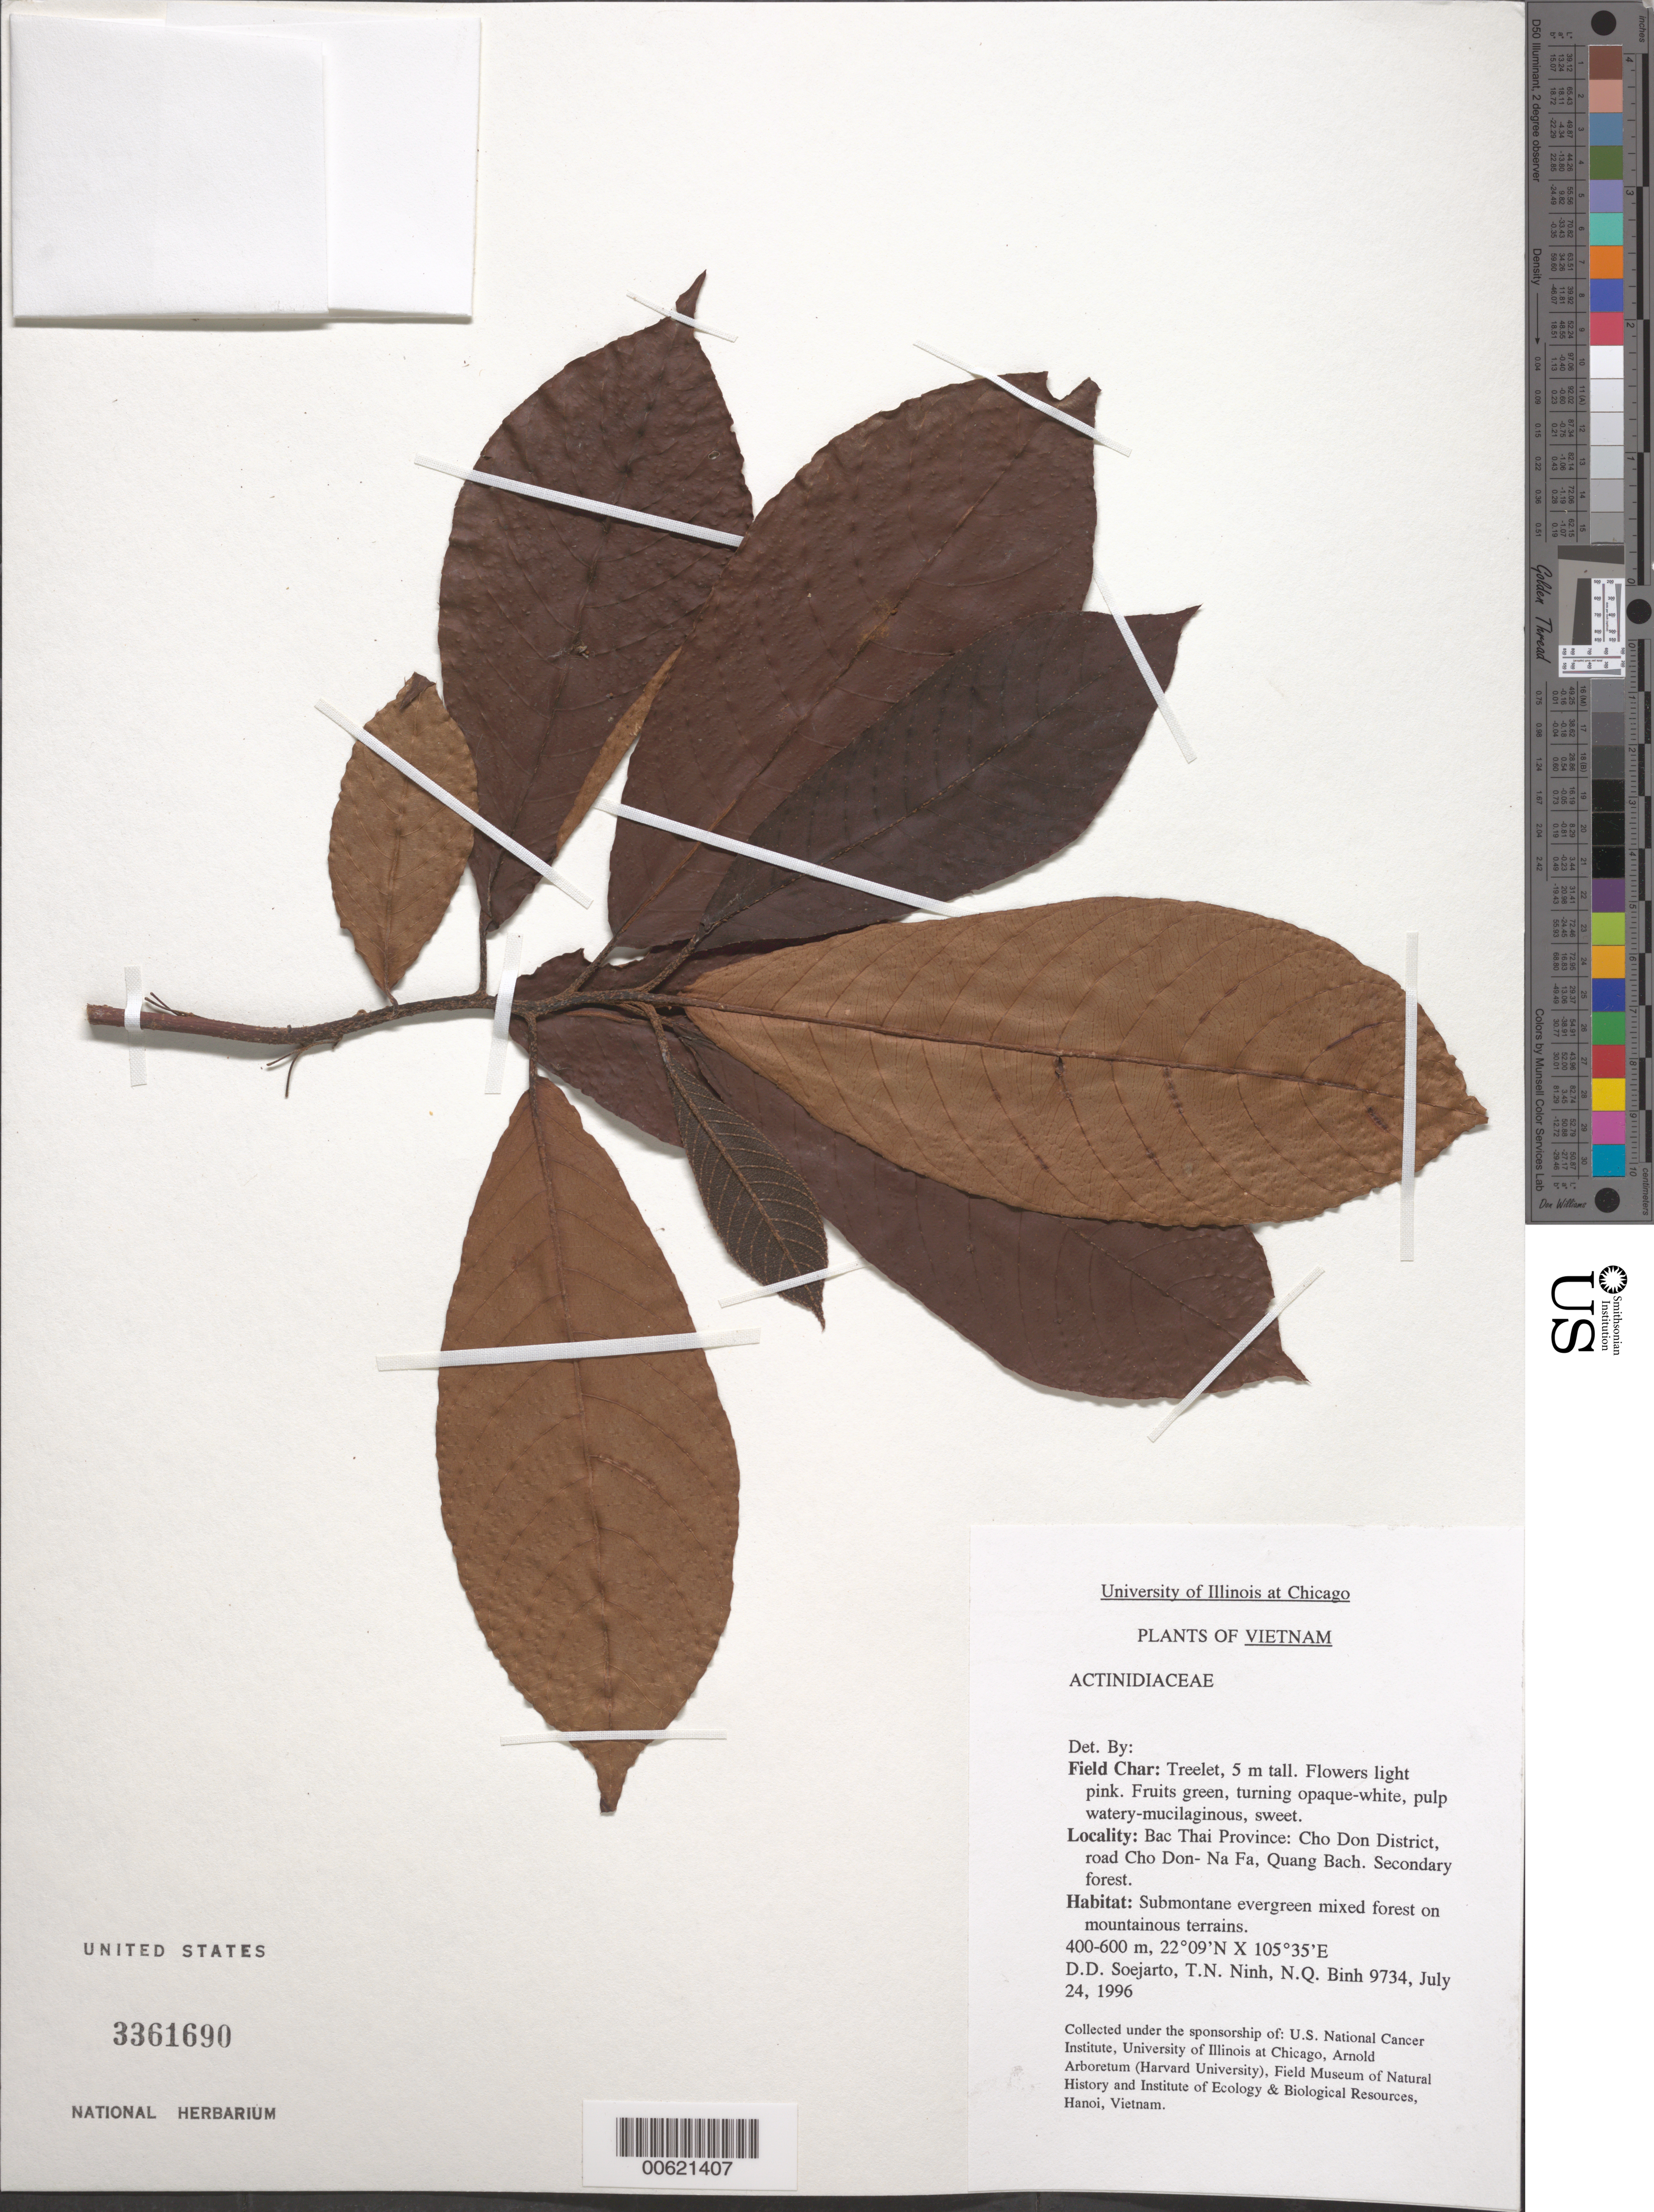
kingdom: Plantae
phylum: Tracheophyta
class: Magnoliopsida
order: Ericales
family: Actinidiaceae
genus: Saurauia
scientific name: Saurauia sp.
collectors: T. N. Ninh & N. Binh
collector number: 9734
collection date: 1996-07-24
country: Vietnam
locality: Bac Thai Province: Cho Don District, road Cho Don- Na Fa, Quang Bach.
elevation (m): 400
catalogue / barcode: US 3361690